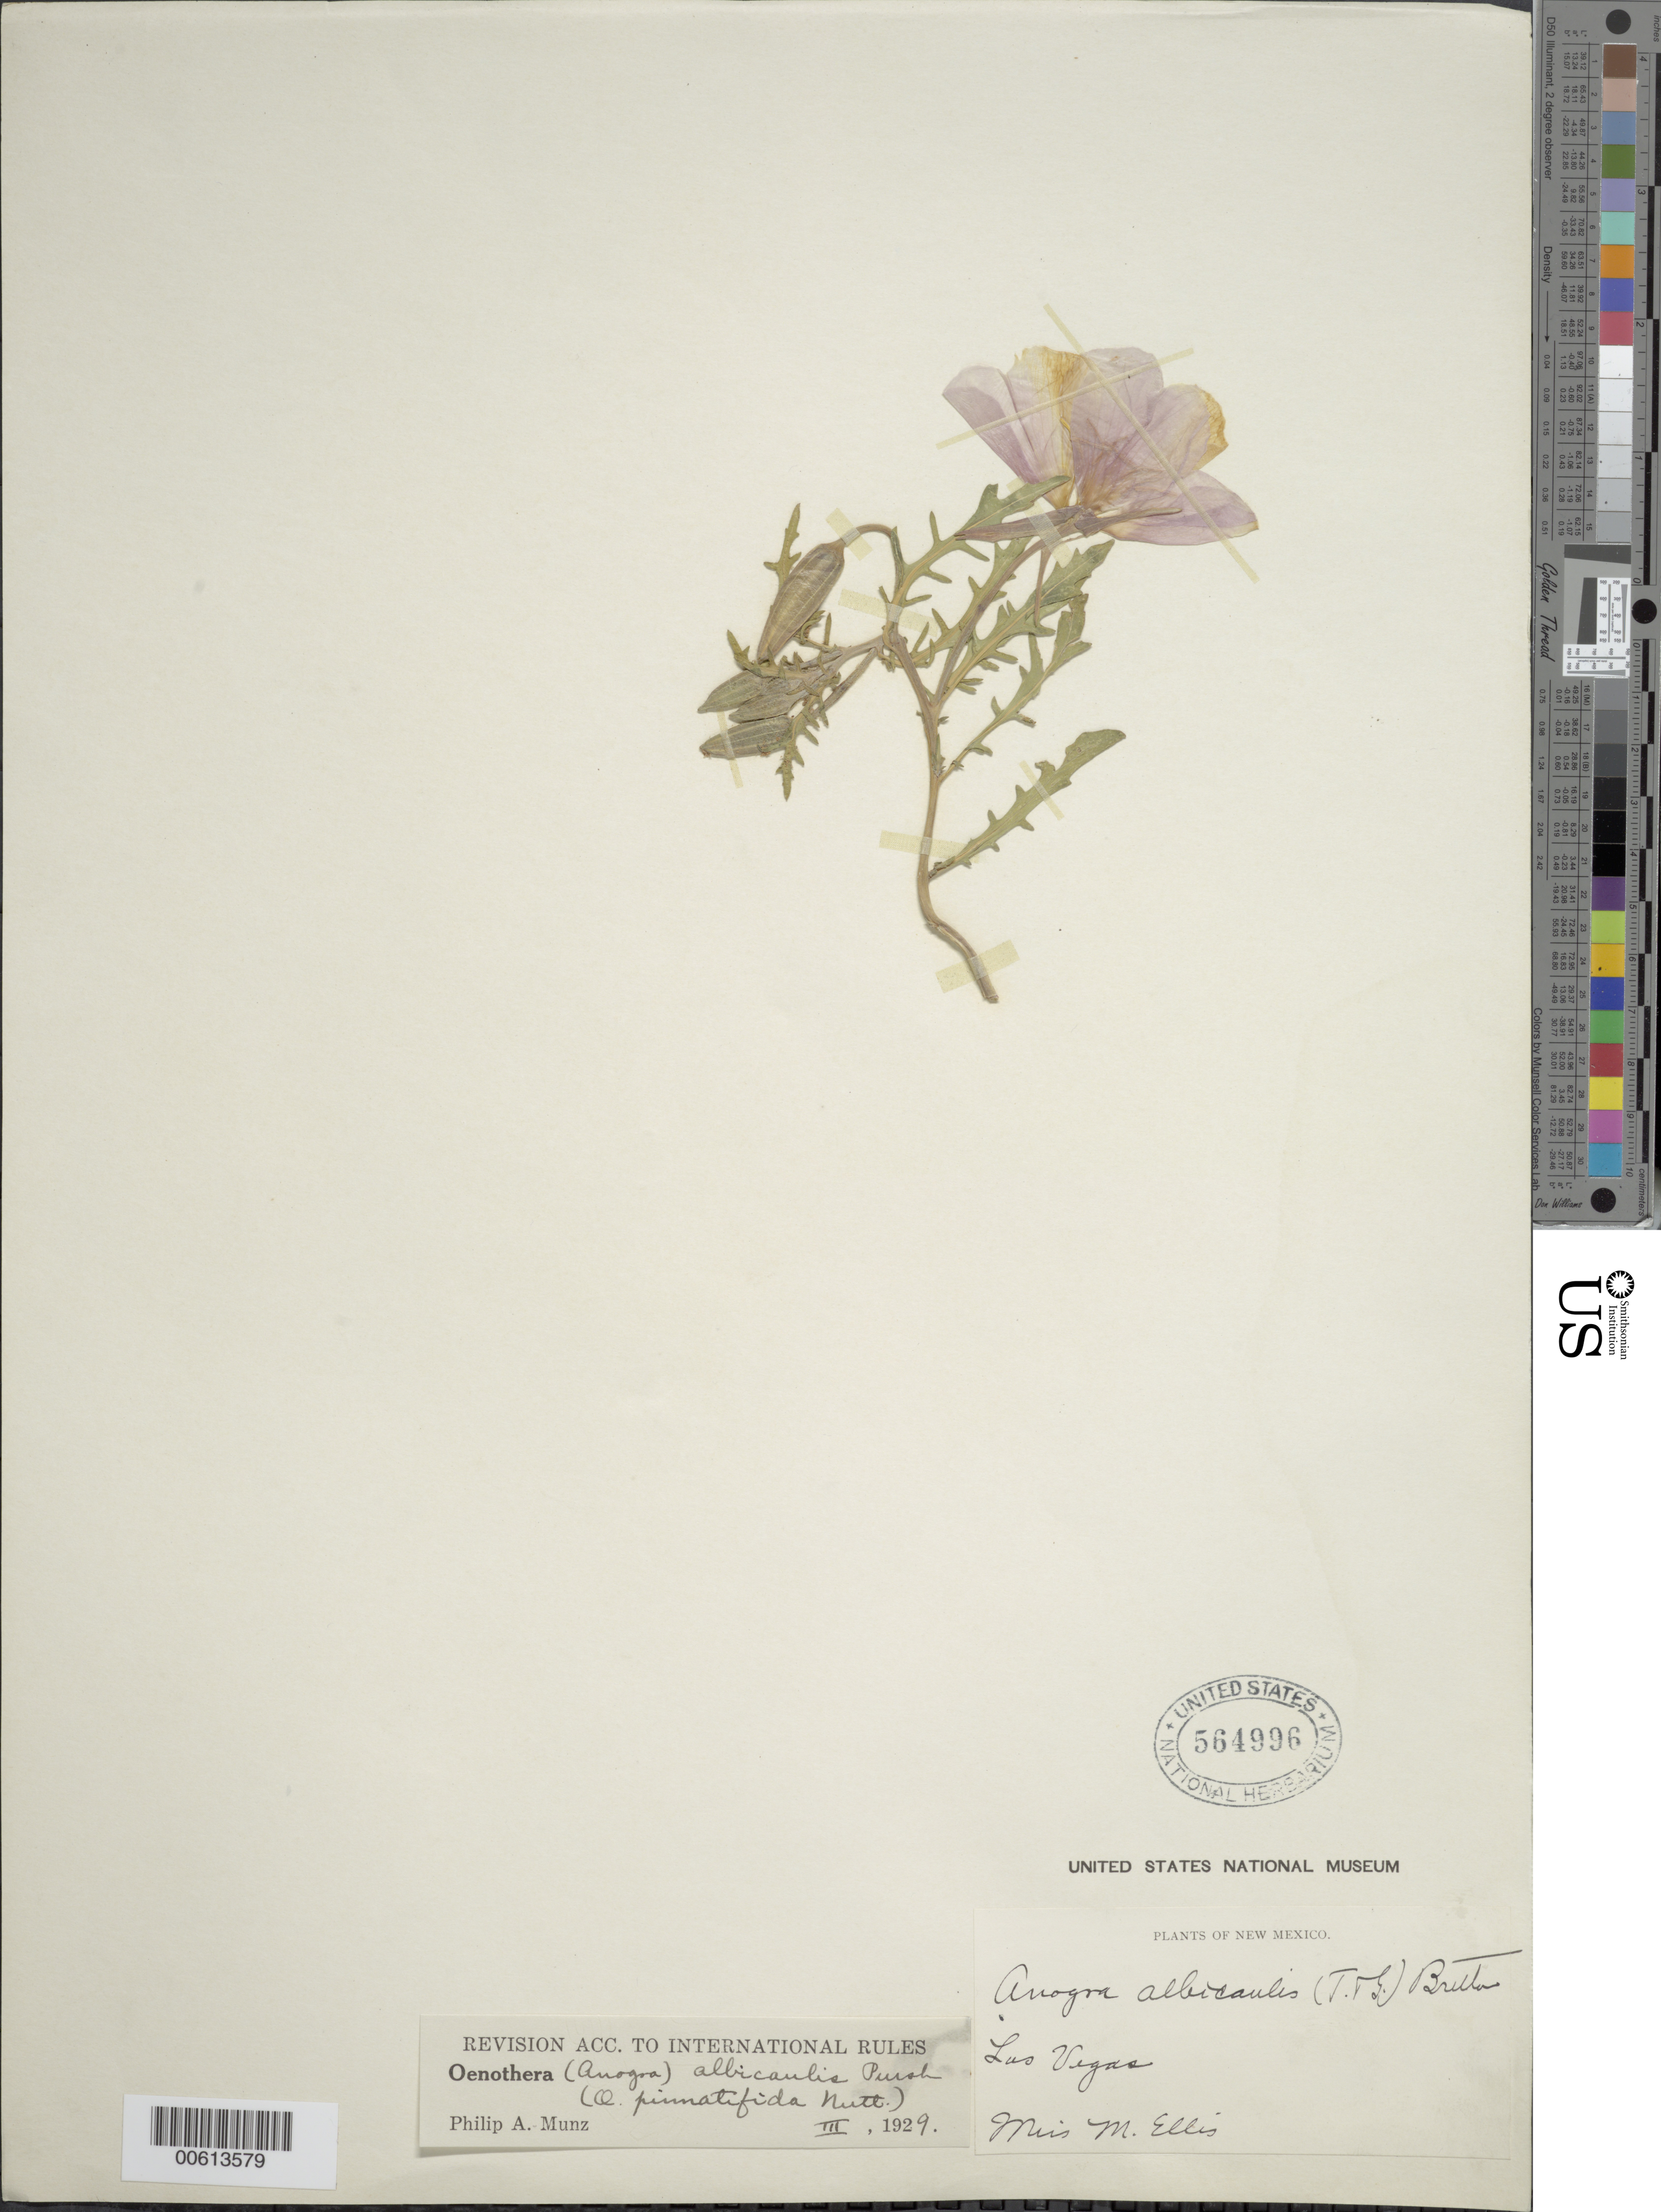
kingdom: Plantae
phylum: Tracheophyta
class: Magnoliopsida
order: Myrtales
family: Onagraceae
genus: Oenothera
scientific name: Oenothera albicaulis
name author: Pursh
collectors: M. Ellis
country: United States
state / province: New Mexico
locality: Las Vegas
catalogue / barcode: US 564996